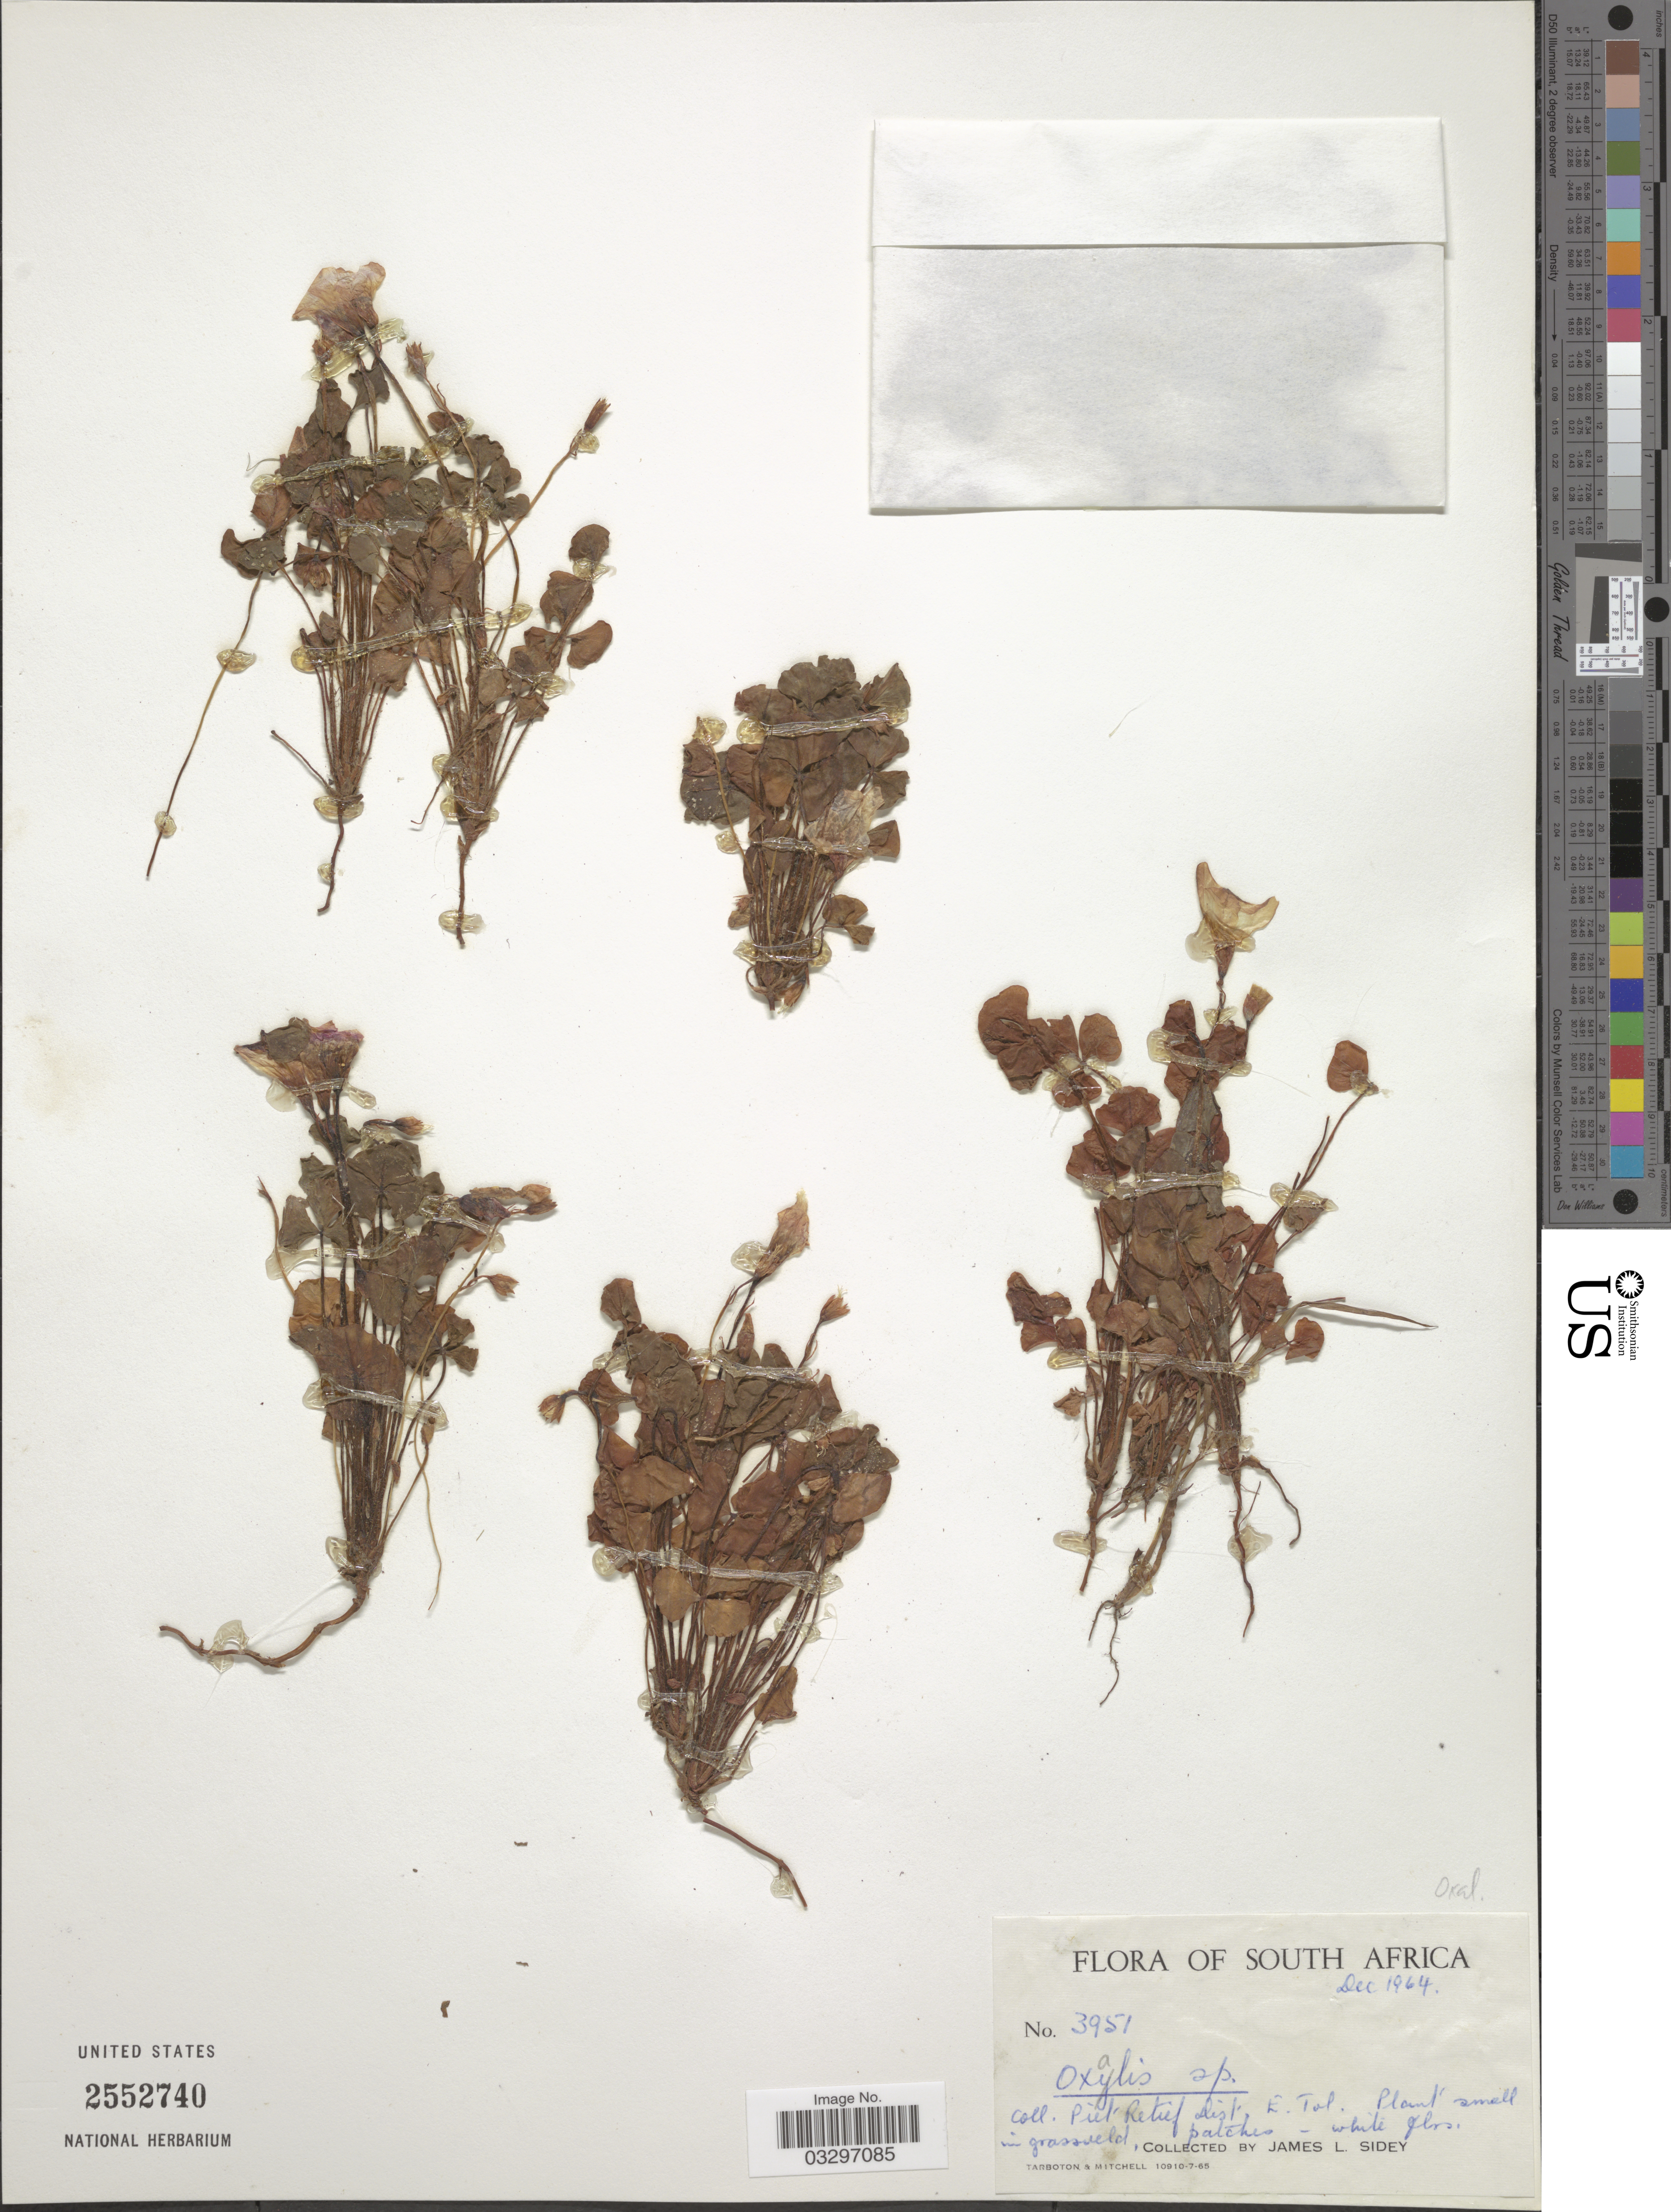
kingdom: Plantae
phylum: Tracheophyta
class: Magnoliopsida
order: Oxalidales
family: Oxalidaceae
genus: Oxalis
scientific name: Oxalis sp.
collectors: J. L. Sidey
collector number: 3951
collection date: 1964-12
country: South Africa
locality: Piet Retief Dist. E. Tol.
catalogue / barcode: US 2552740